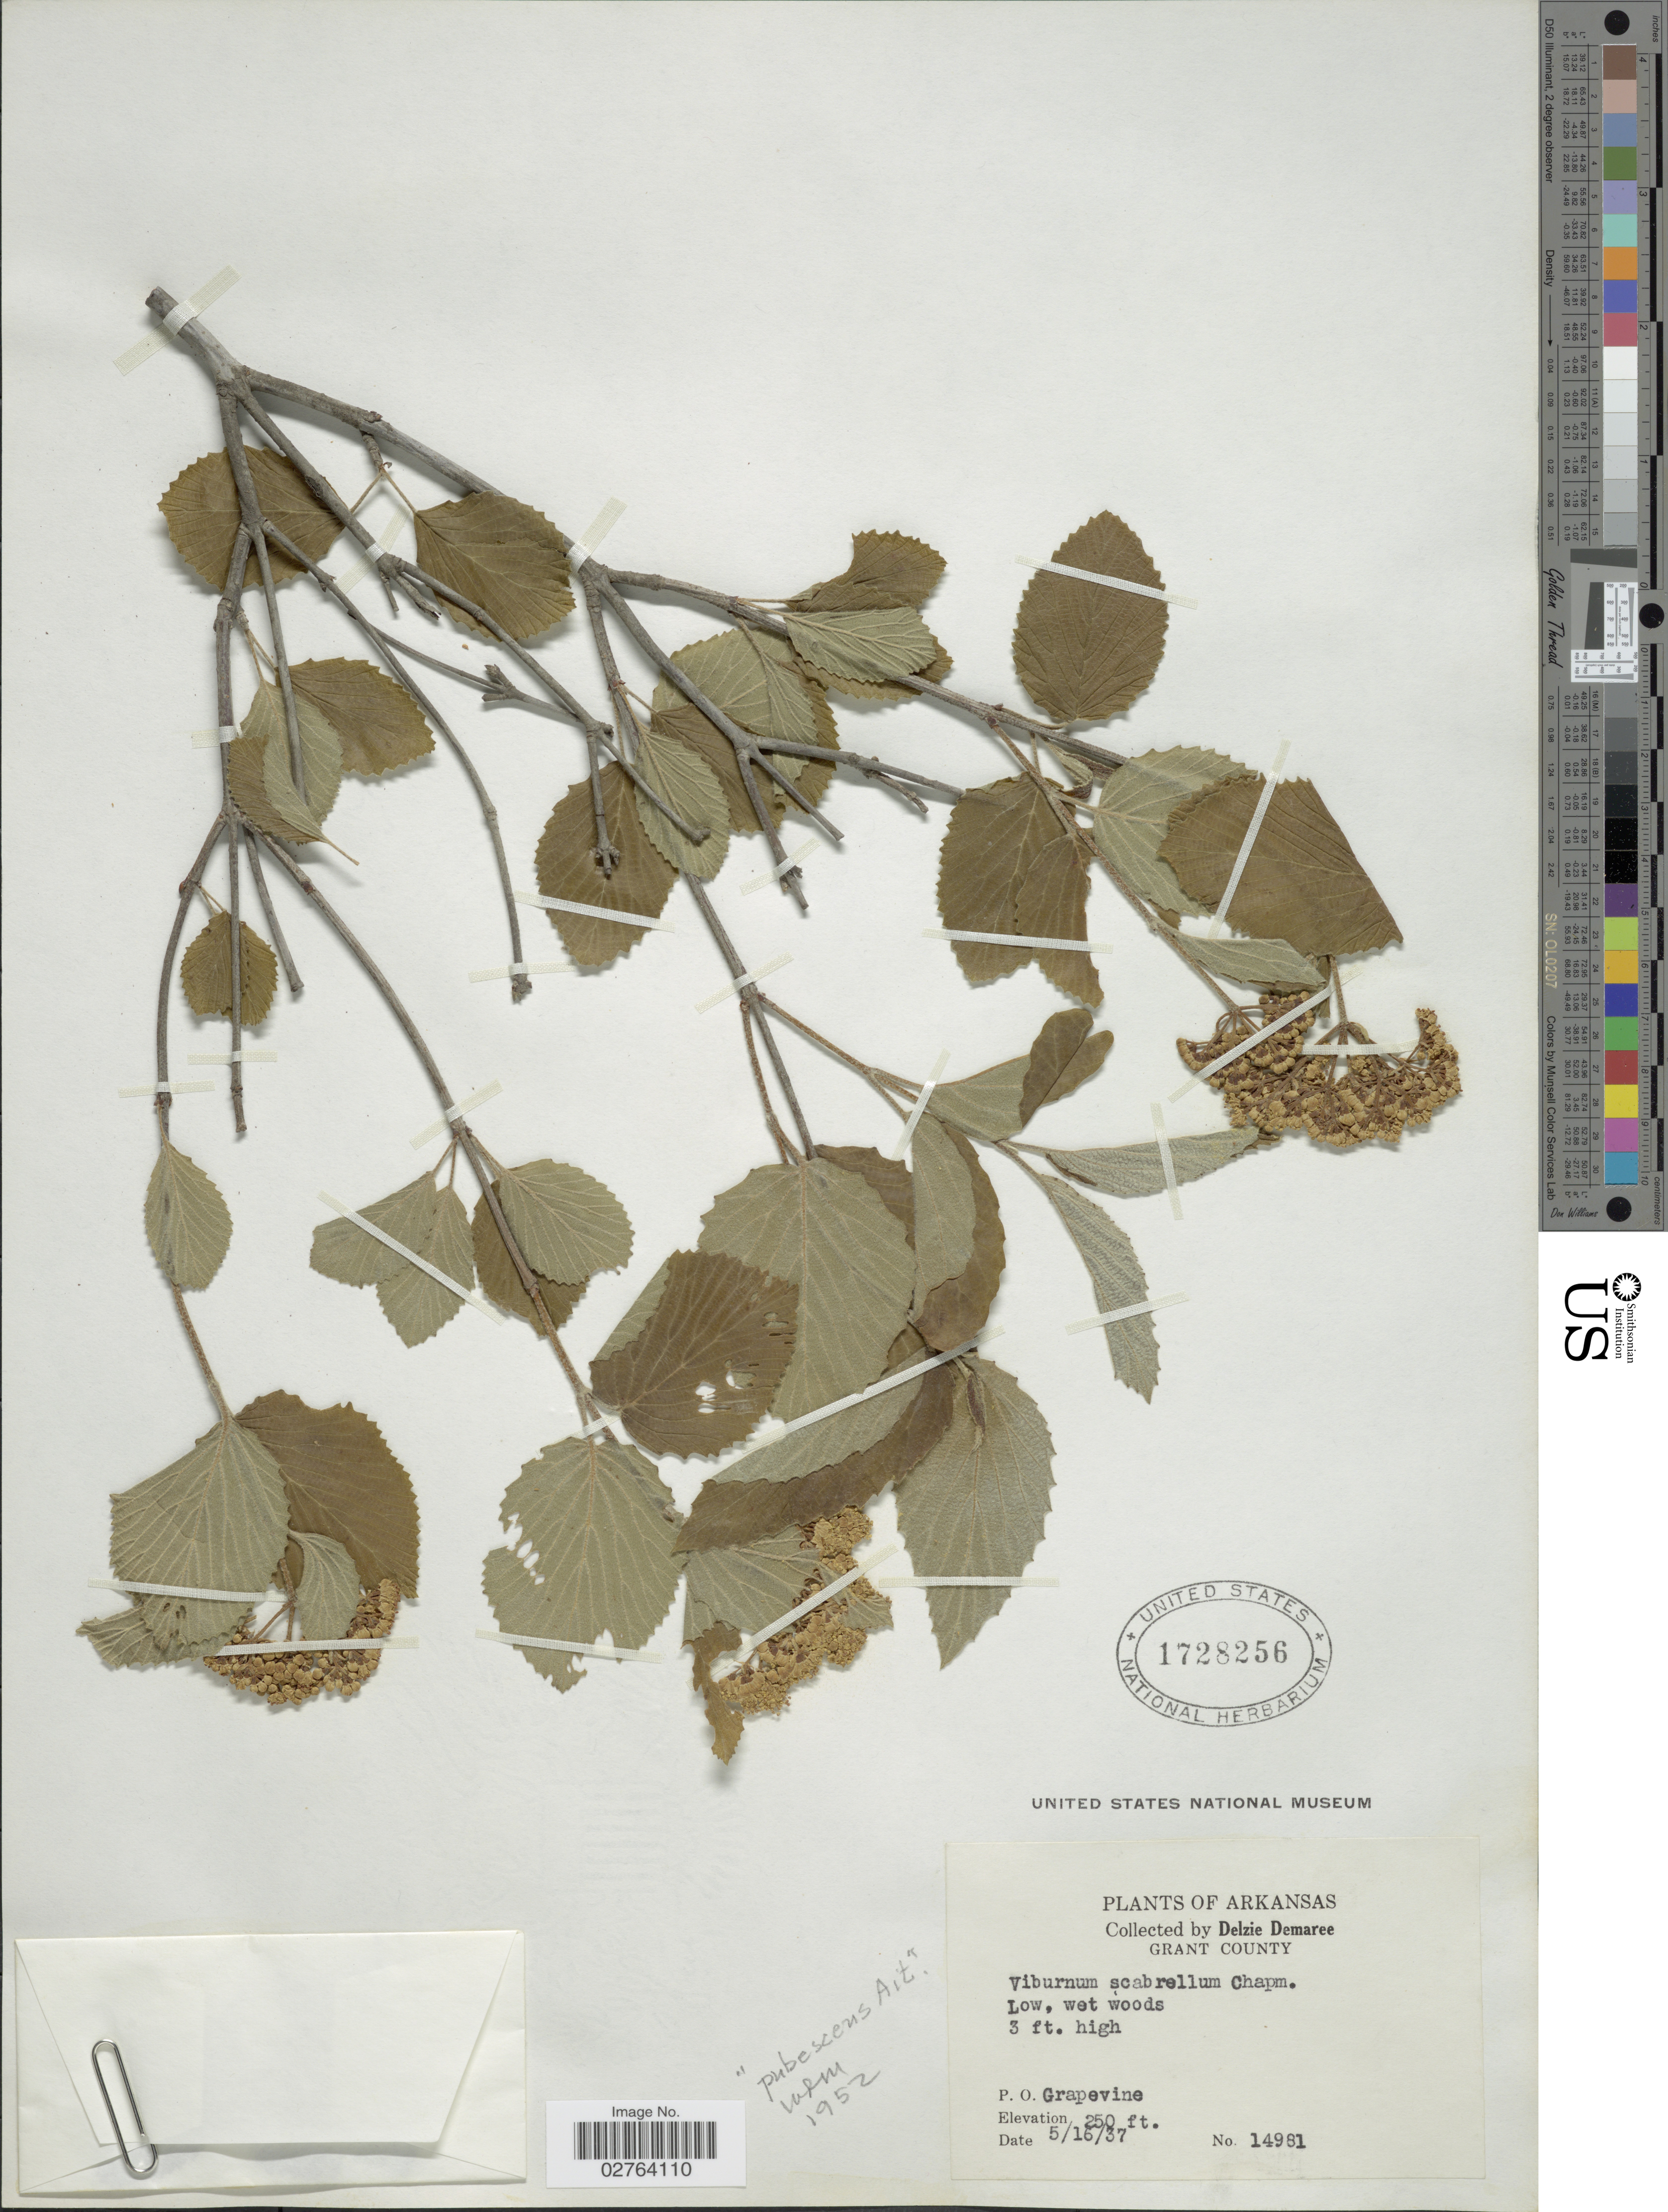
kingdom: Plantae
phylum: Tracheophyta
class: Magnoliopsida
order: Dipsacales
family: Viburnaceae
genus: Viburnum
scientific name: Viburnum pubescens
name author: (Aiton) Pursh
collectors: D. Demaree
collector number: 14981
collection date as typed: Transcribed d/m/y: 16/5/37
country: United States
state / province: Arkansas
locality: Grant County. P. O. Grapevine.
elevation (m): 76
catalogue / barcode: US 1728256